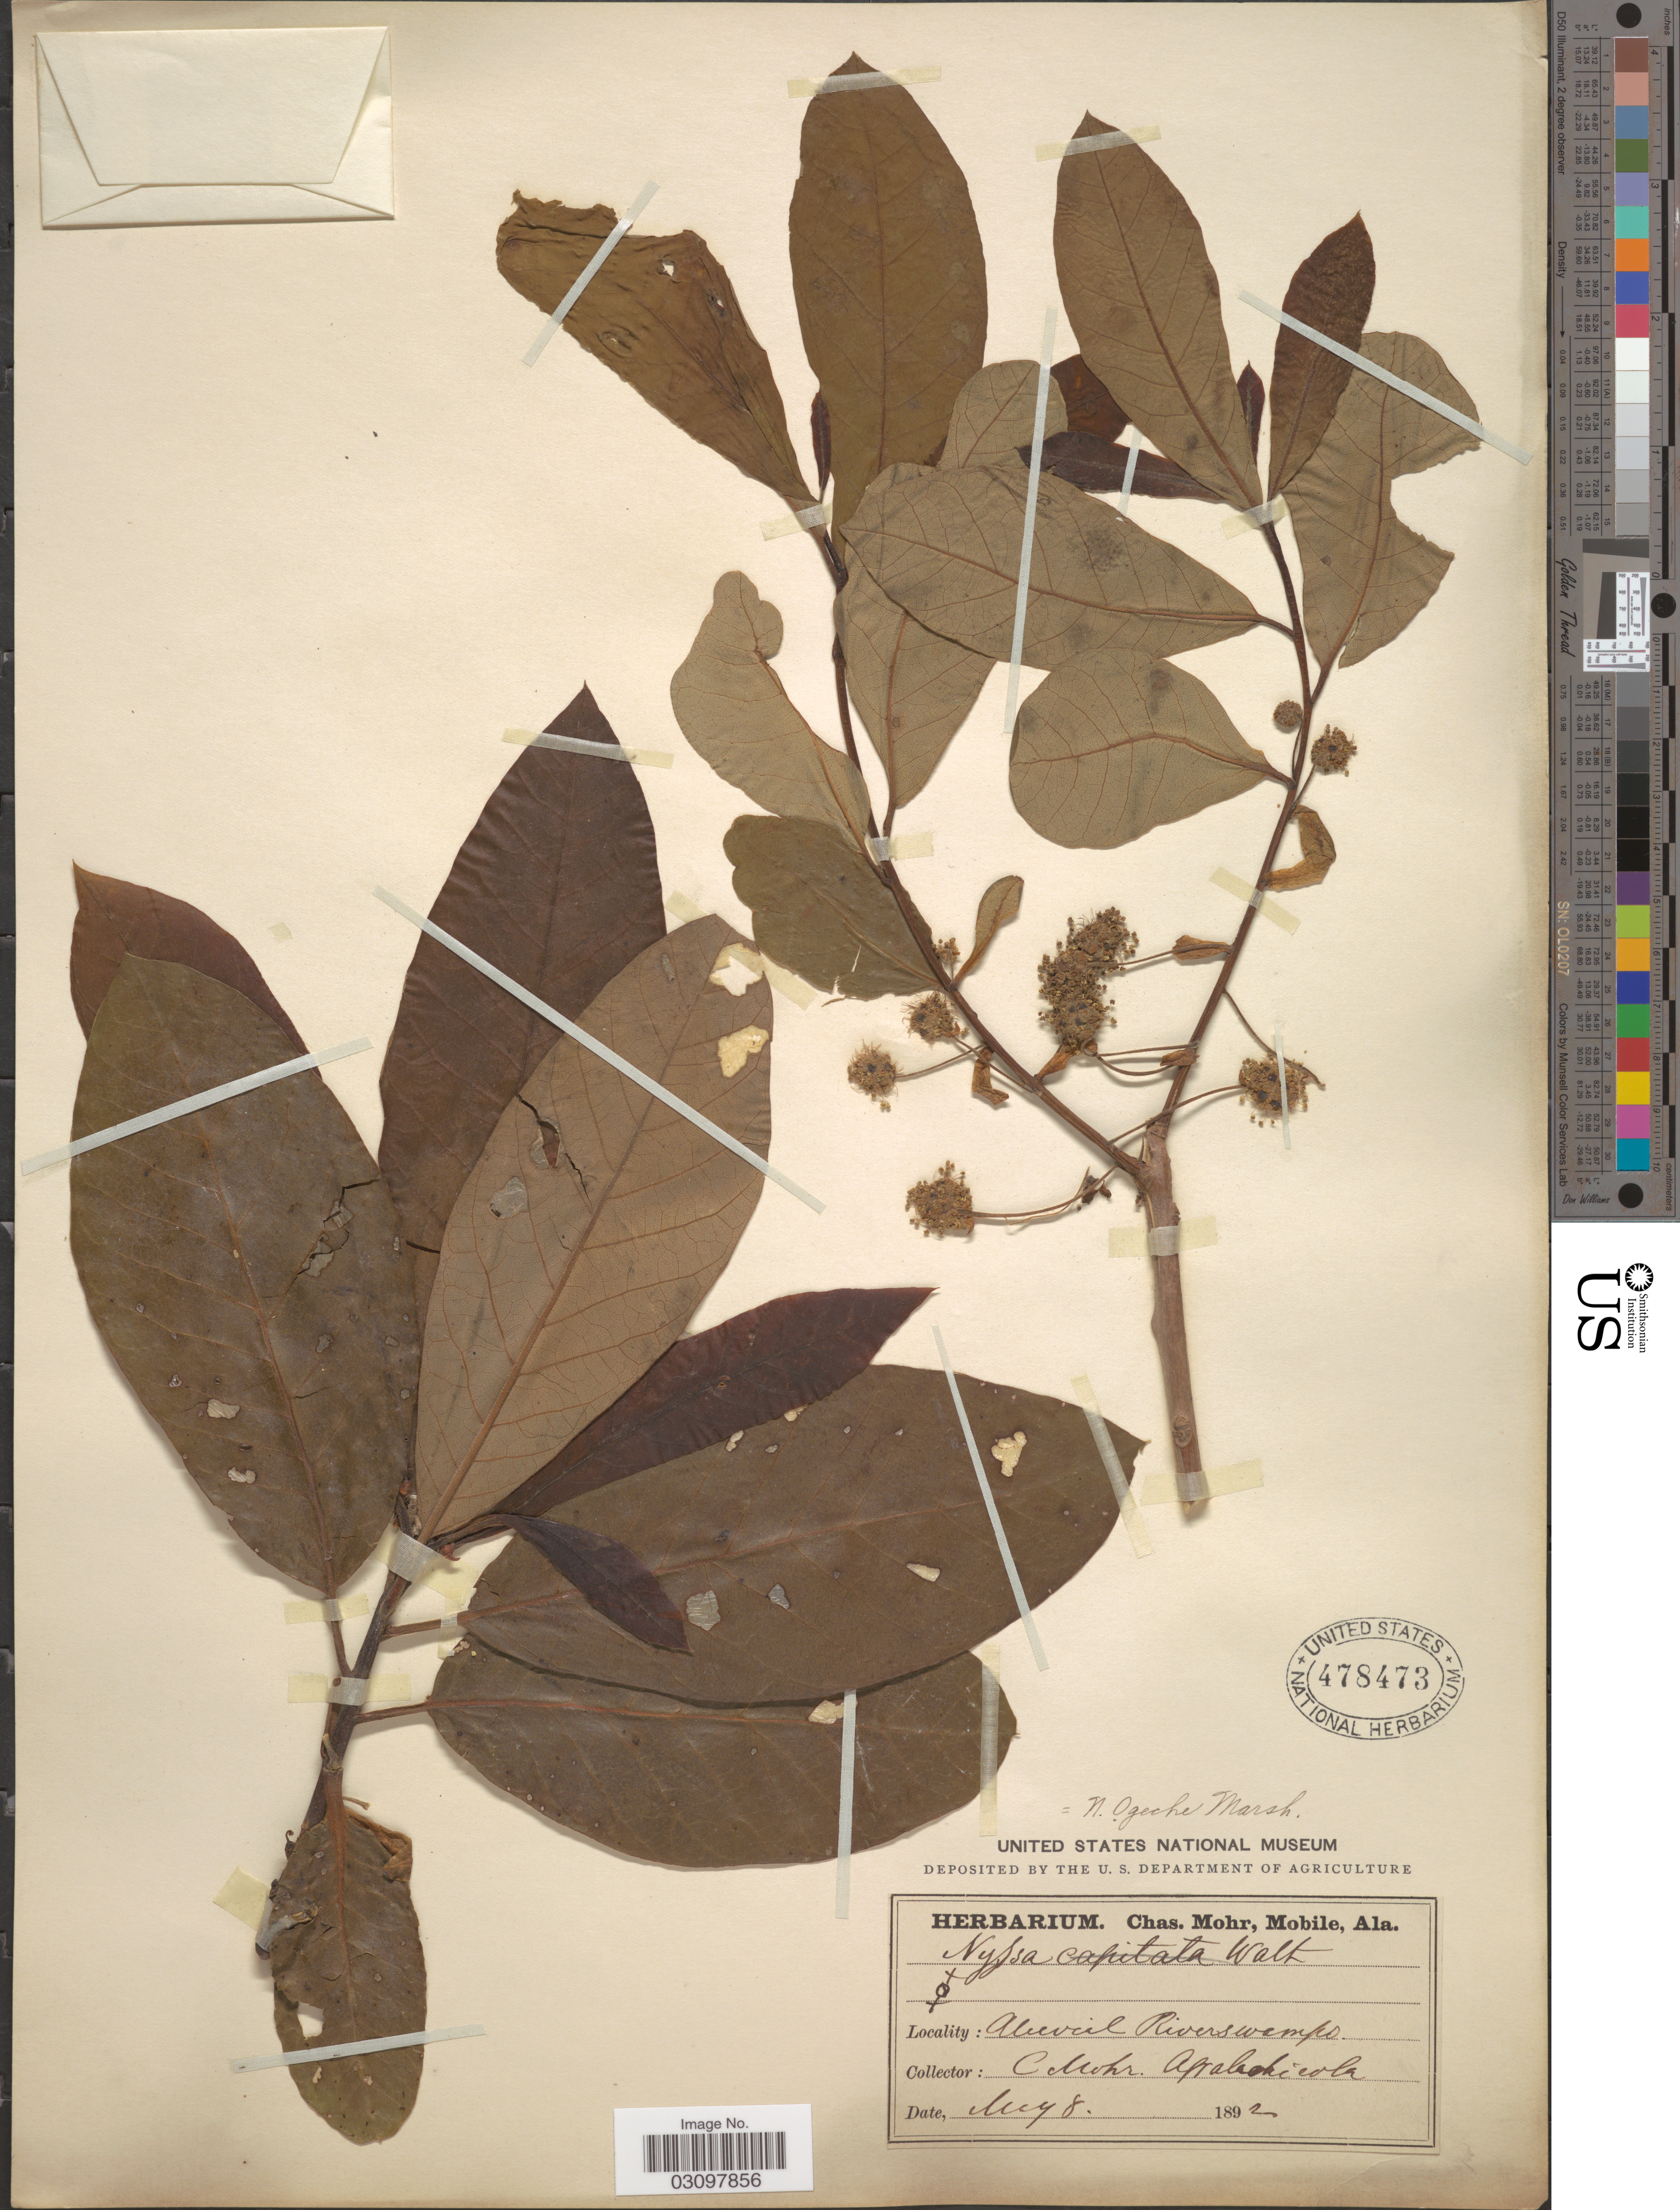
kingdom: Plantae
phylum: Tracheophyta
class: Magnoliopsida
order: Cornales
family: Nyssaceae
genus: Nyssa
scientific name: Nyssa ogeche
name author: W. Bartram ex Marshall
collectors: Mohr, C. T. (herbarium)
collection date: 1892-05-08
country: United States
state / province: Alabama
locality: Aluvial Riverswamps. Appalachicola.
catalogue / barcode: US 478473